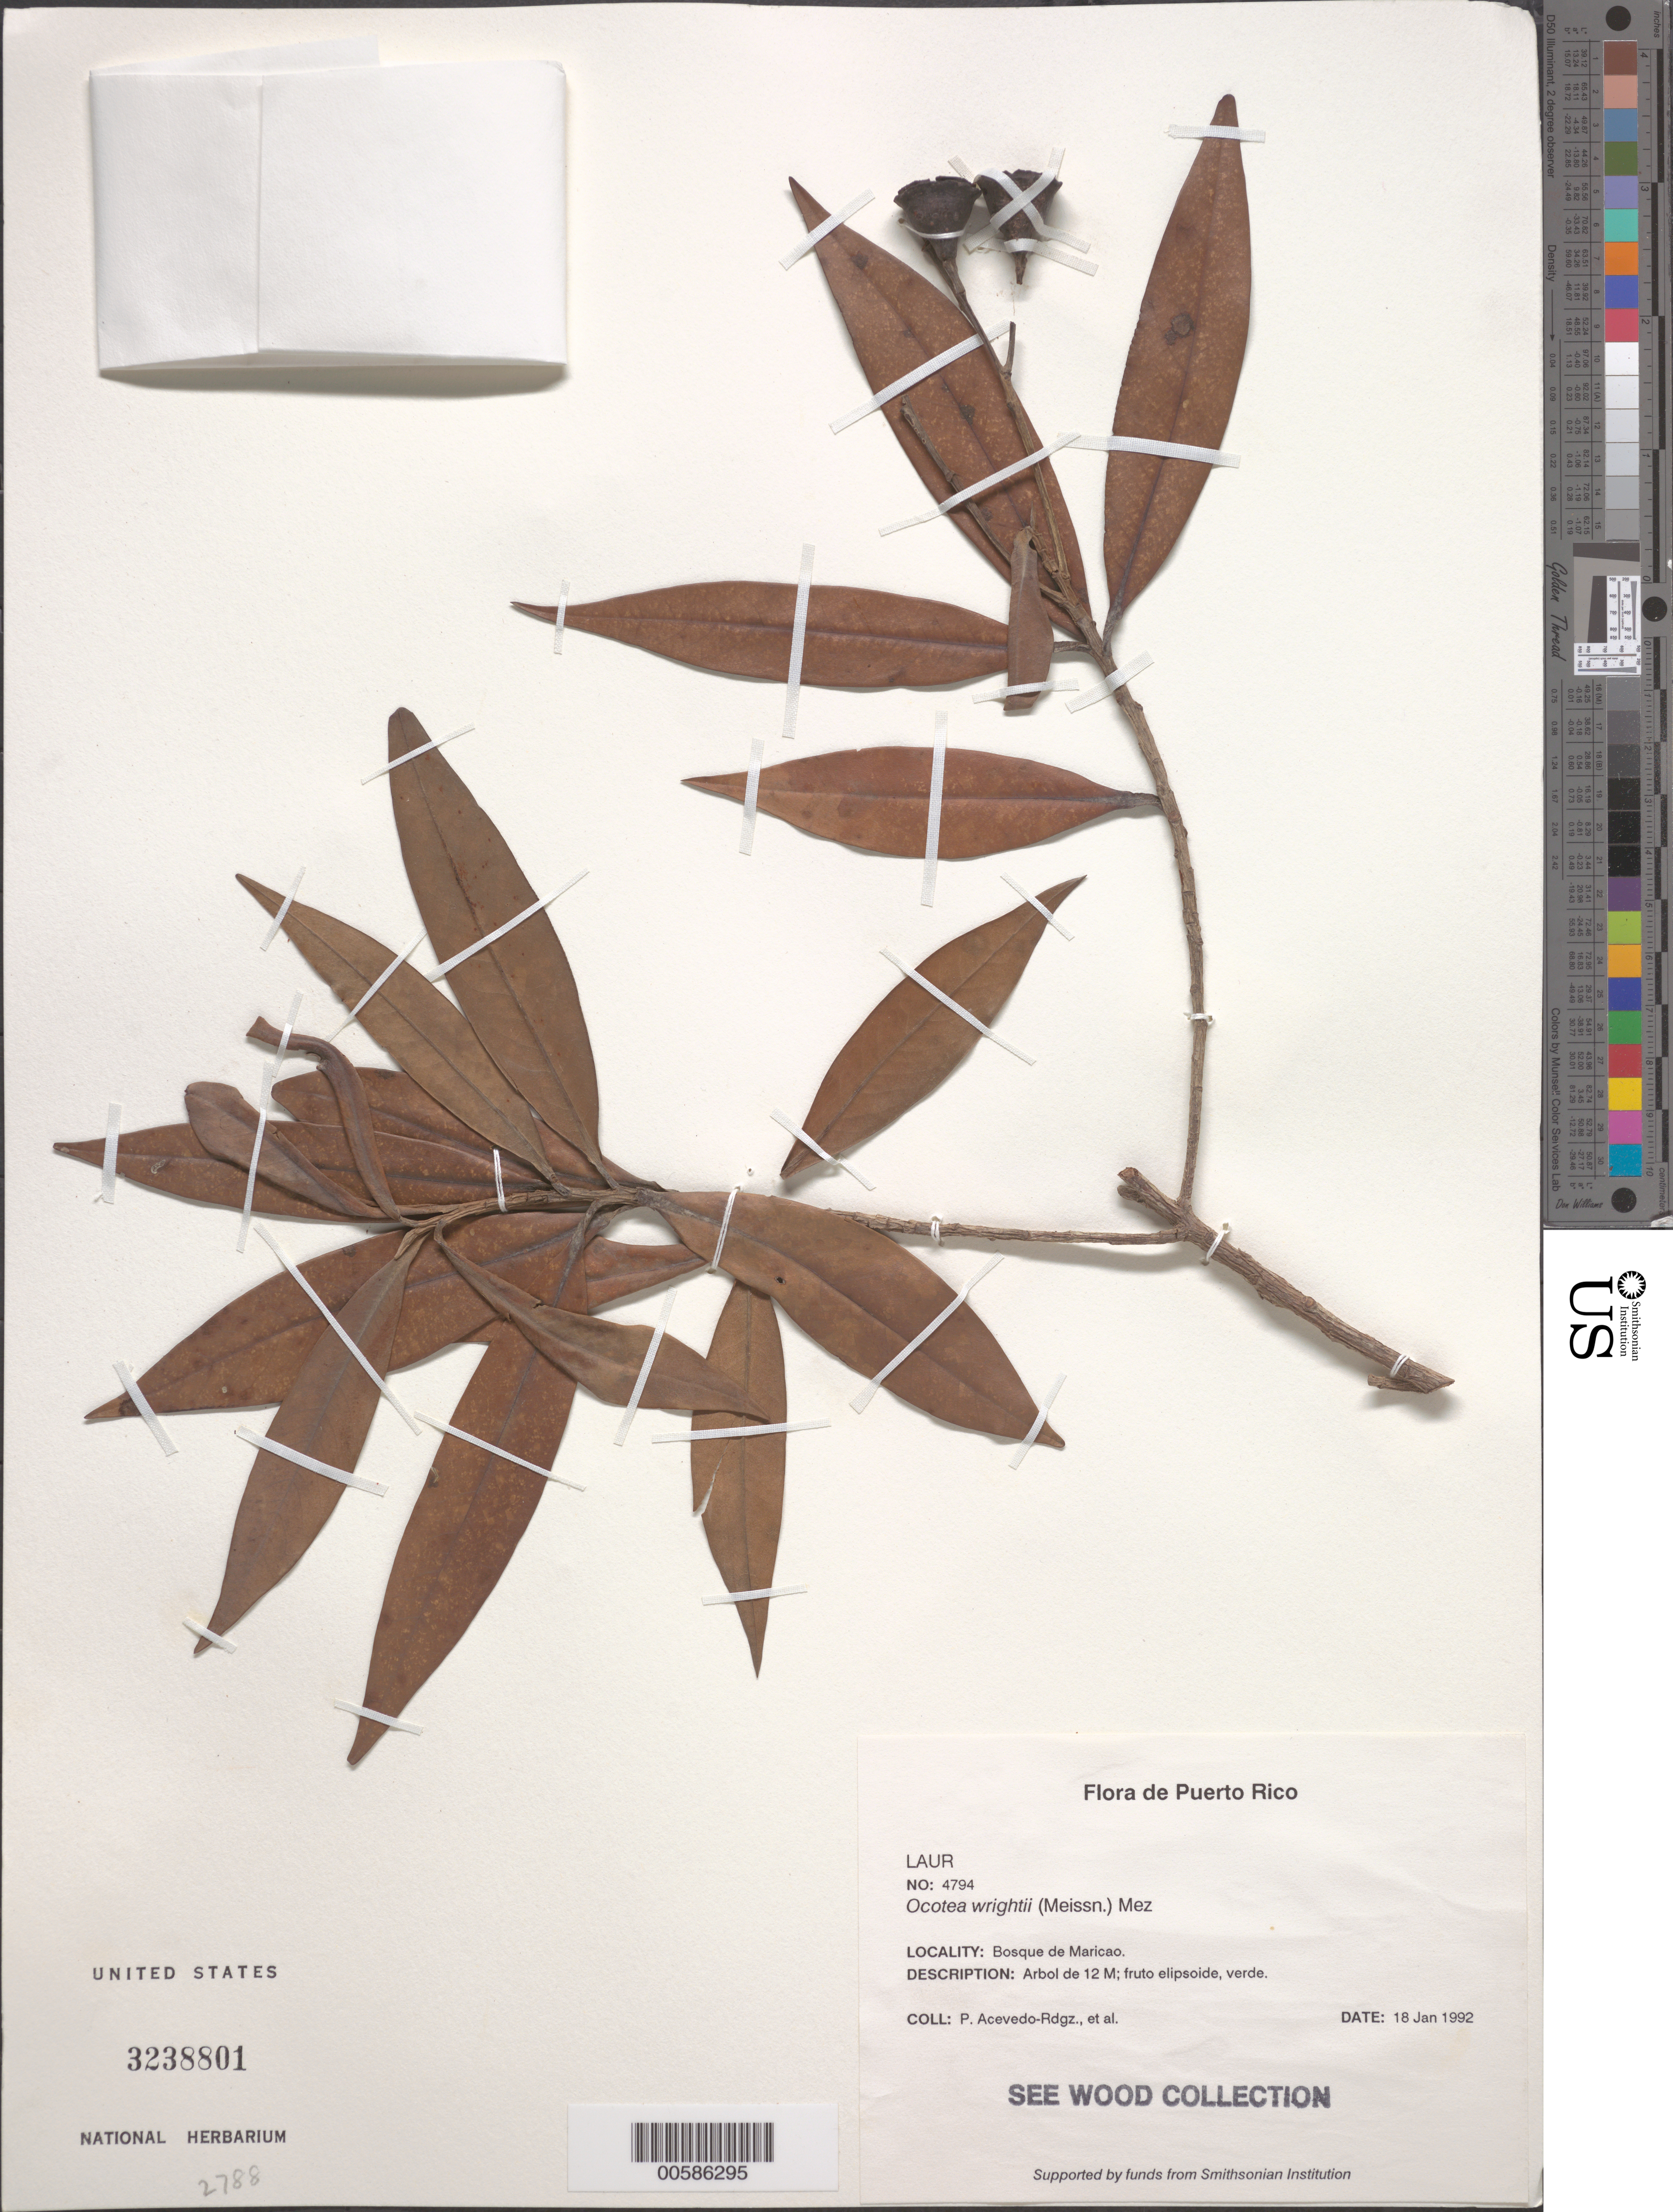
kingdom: Plantae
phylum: Tracheophyta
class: Magnoliopsida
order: Laurales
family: Lauraceae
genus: Ocotea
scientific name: Ocotea wrightii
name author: (Meisn.) Mez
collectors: P. Acevedo-Rodr.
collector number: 4794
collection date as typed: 18 Jan 1992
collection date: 1992-01-18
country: Puerto Rico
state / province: Maricao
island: Puerto Rico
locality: Maricao; Monte del Estado, Bosque de Maricao.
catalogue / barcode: US 3238801